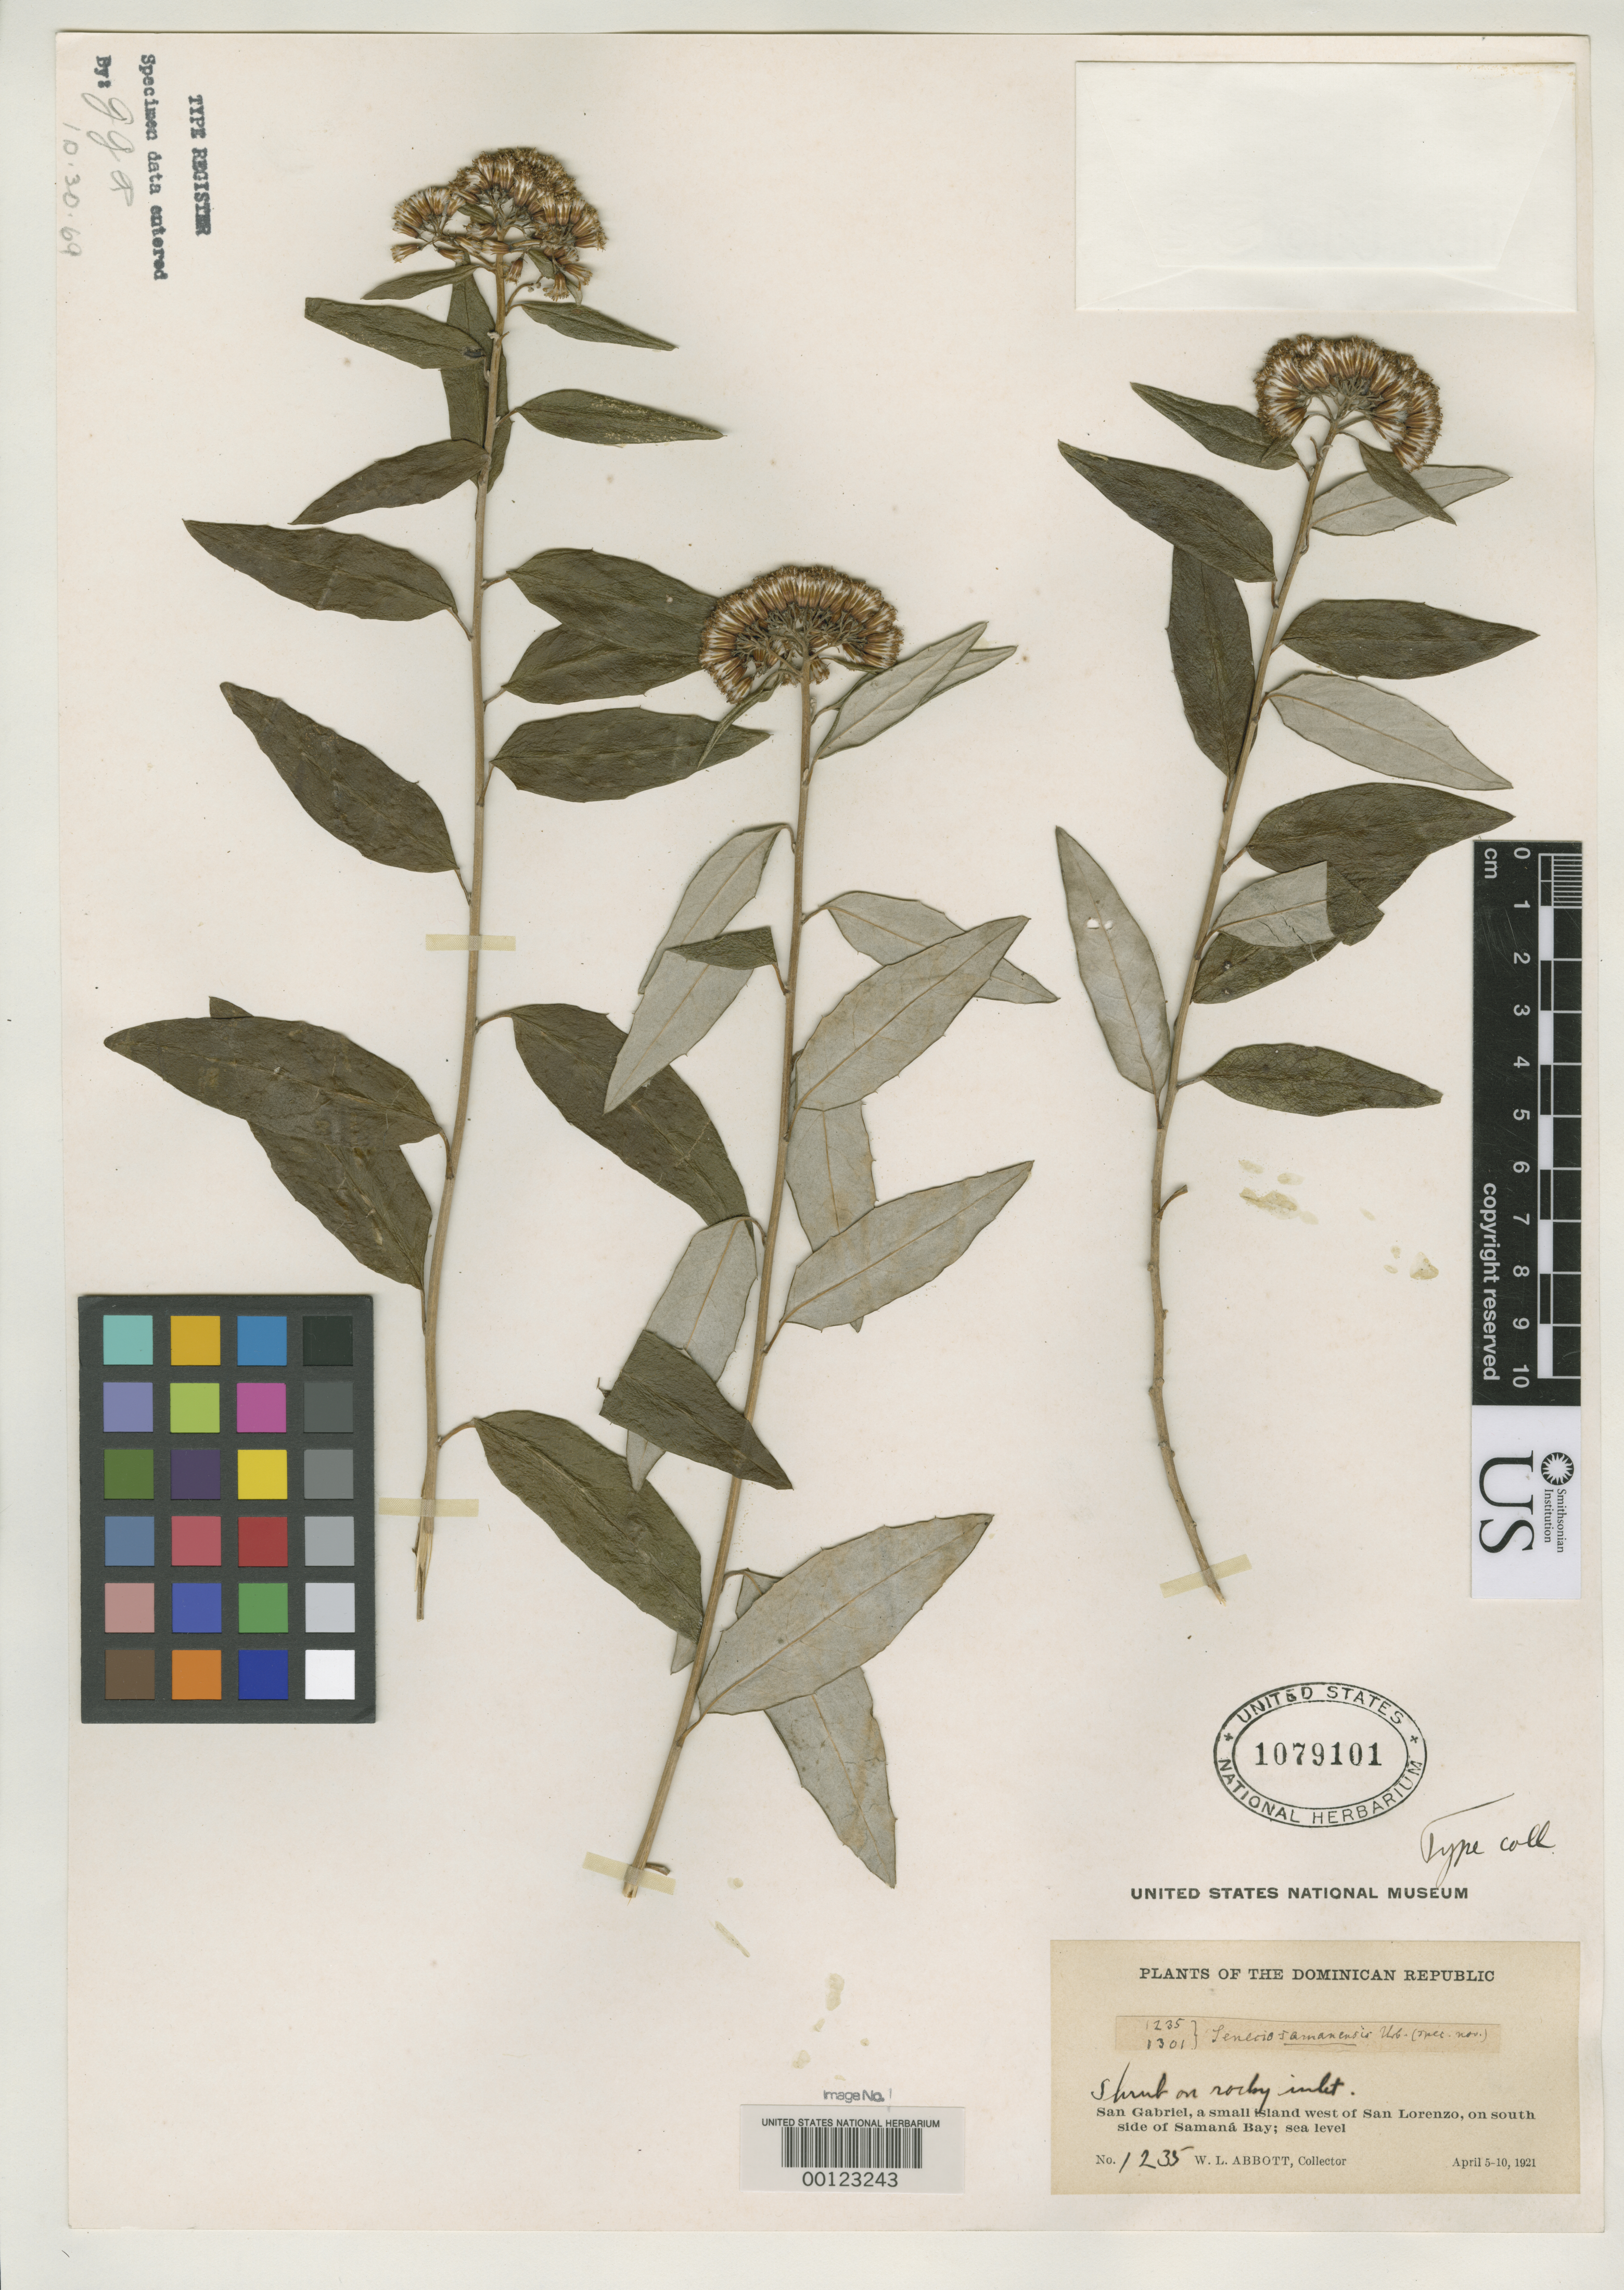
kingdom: Plantae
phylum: Tracheophyta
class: Magnoliopsida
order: Asterales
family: Asteraceae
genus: Senecio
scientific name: Senecio samanensis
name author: Urb.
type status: Paratype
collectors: W. L. Abbott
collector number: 1235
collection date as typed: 05 Apr 1921 to 10 Apr 1921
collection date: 1921-04-05/1921-04-10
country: Dominican Republic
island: Hispaniola Island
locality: San Gabriel, small island W of San Lorenzo, S side of Samana Bay.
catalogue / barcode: US 1079101